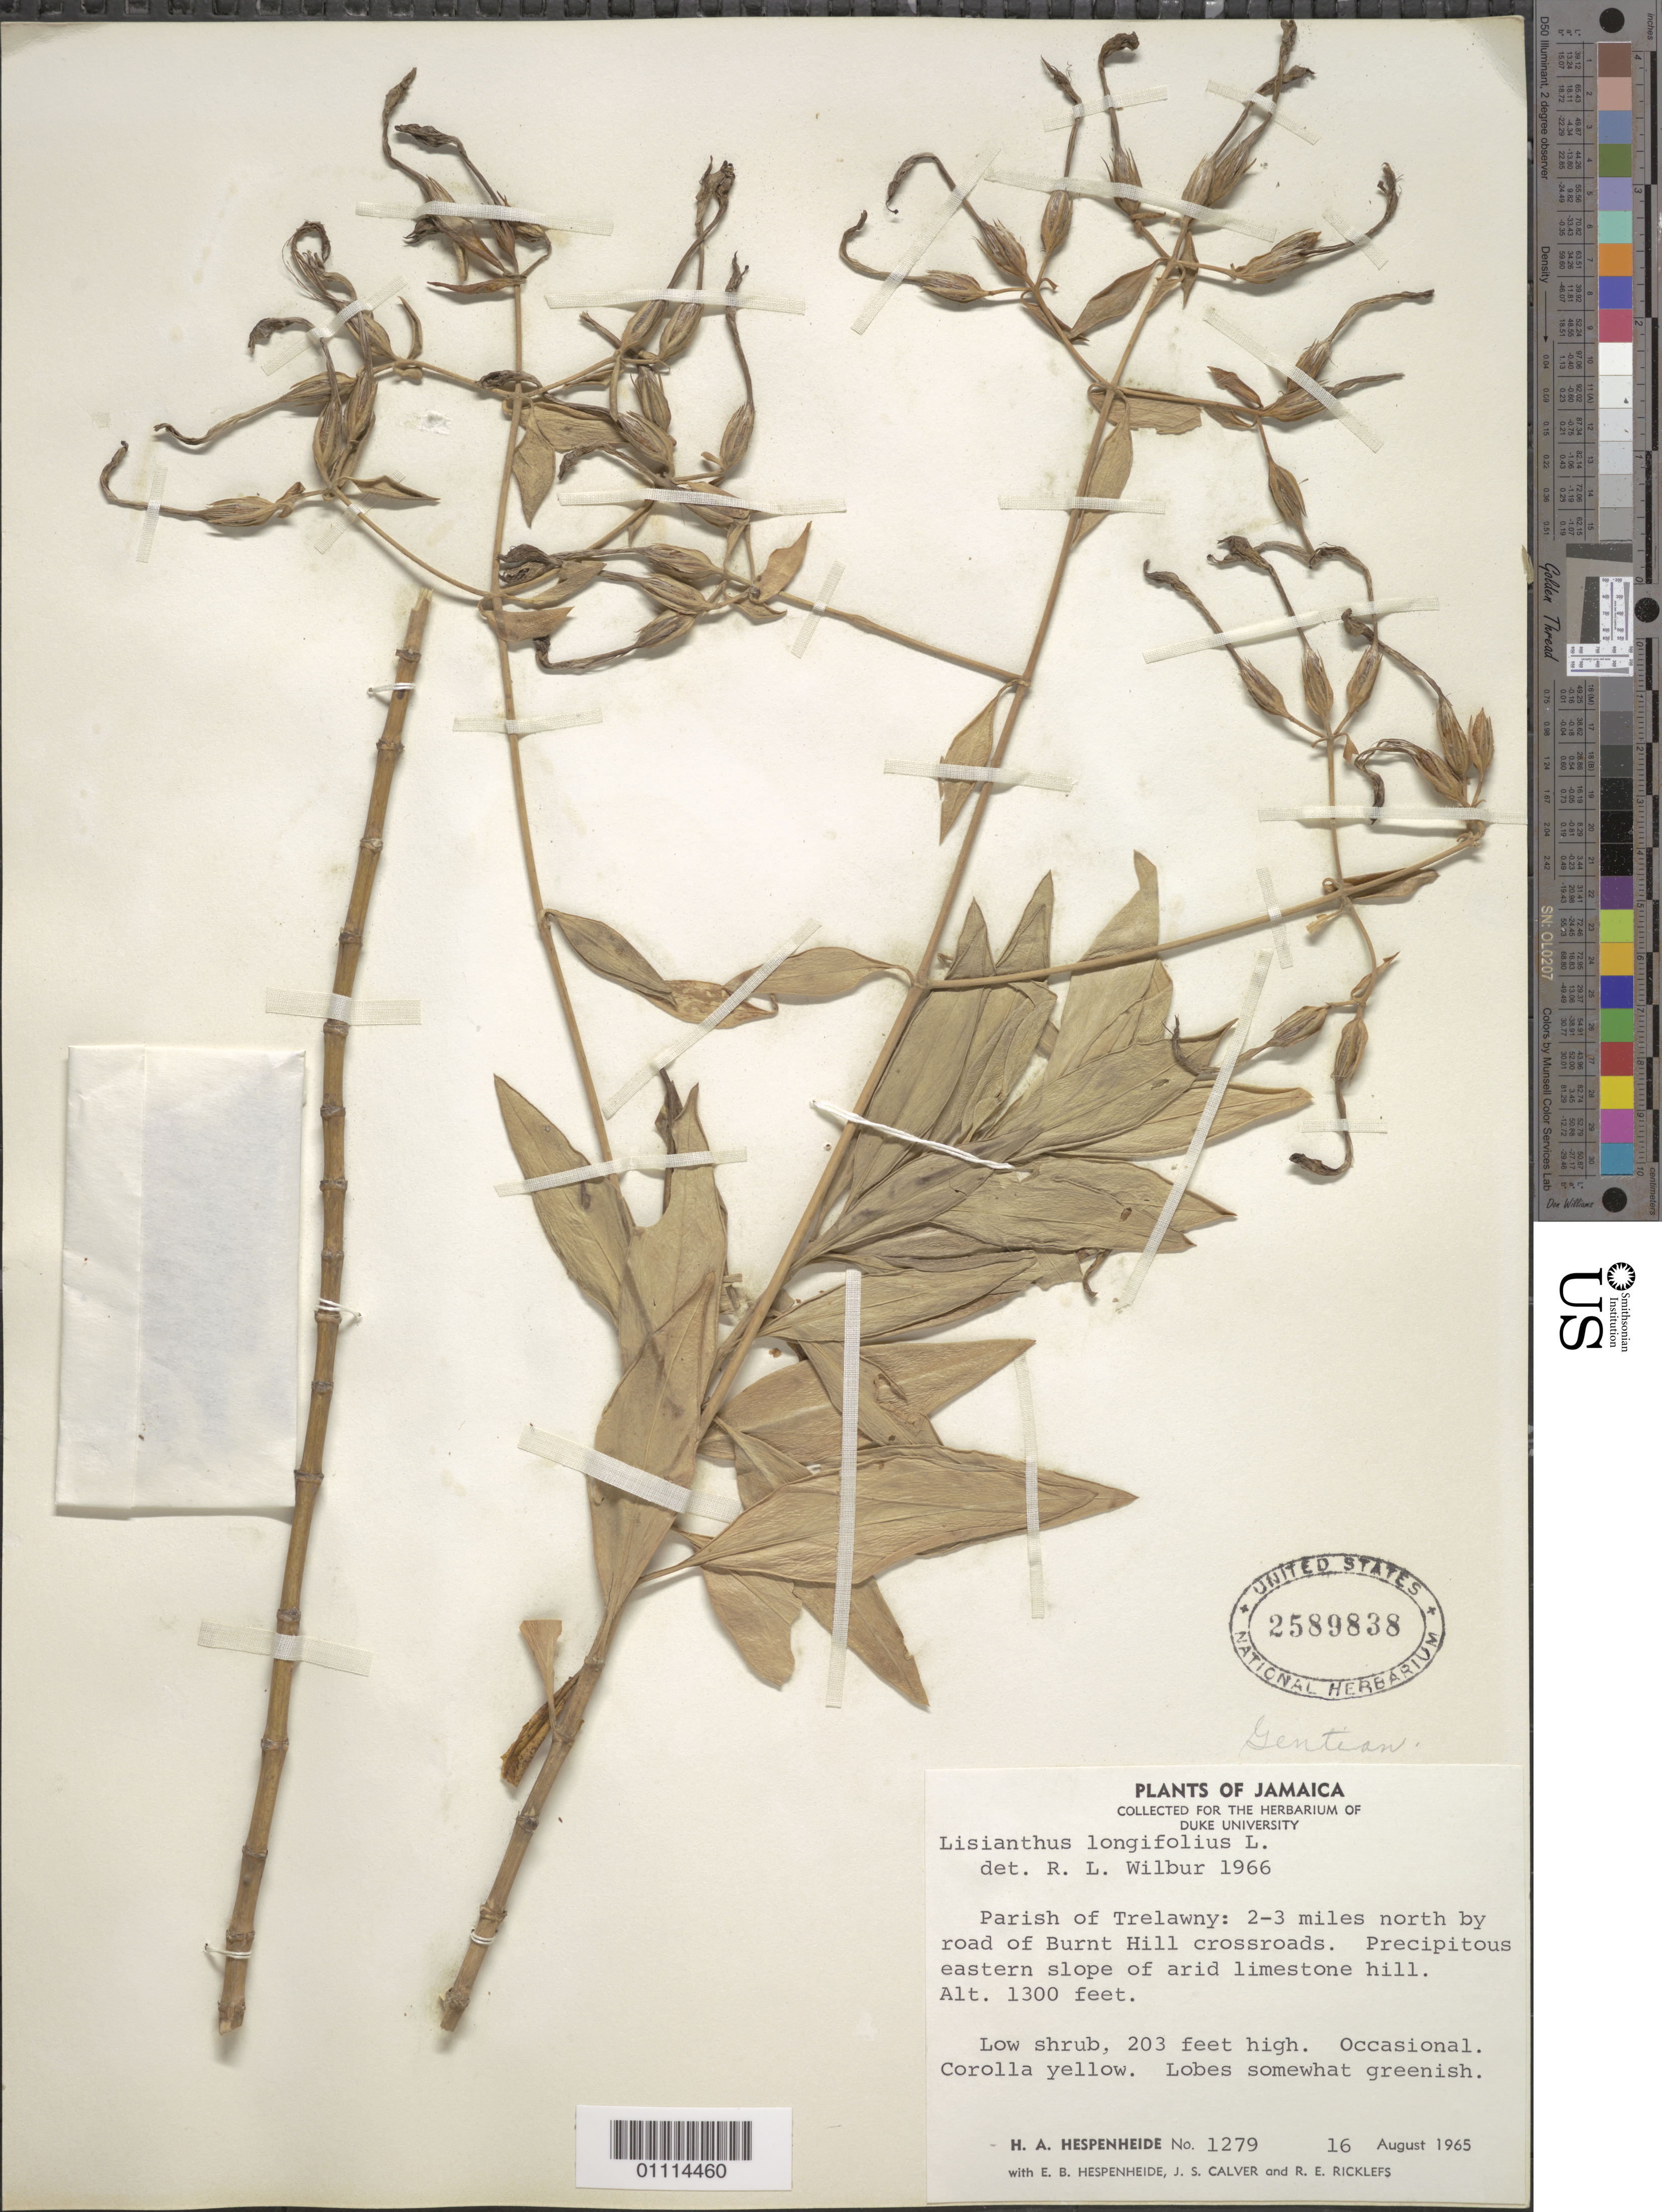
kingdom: Plantae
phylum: Tracheophyta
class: Magnoliopsida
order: Gentianales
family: Gentianaceae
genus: Lisianthius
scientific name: Lisianthius longifolius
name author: L.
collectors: H. A. Hespenheide, E. Hespenheide, J. Calver & R. Ricklefs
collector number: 1279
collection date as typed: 16 Aug 1965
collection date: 1965-08-16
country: Jamaica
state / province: Trelawny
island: Jamaica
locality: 2-3 miles N by road of Burnt Hill crossroads. Precipitous eastern slope of arid limestone hill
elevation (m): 396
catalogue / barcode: US 2589838